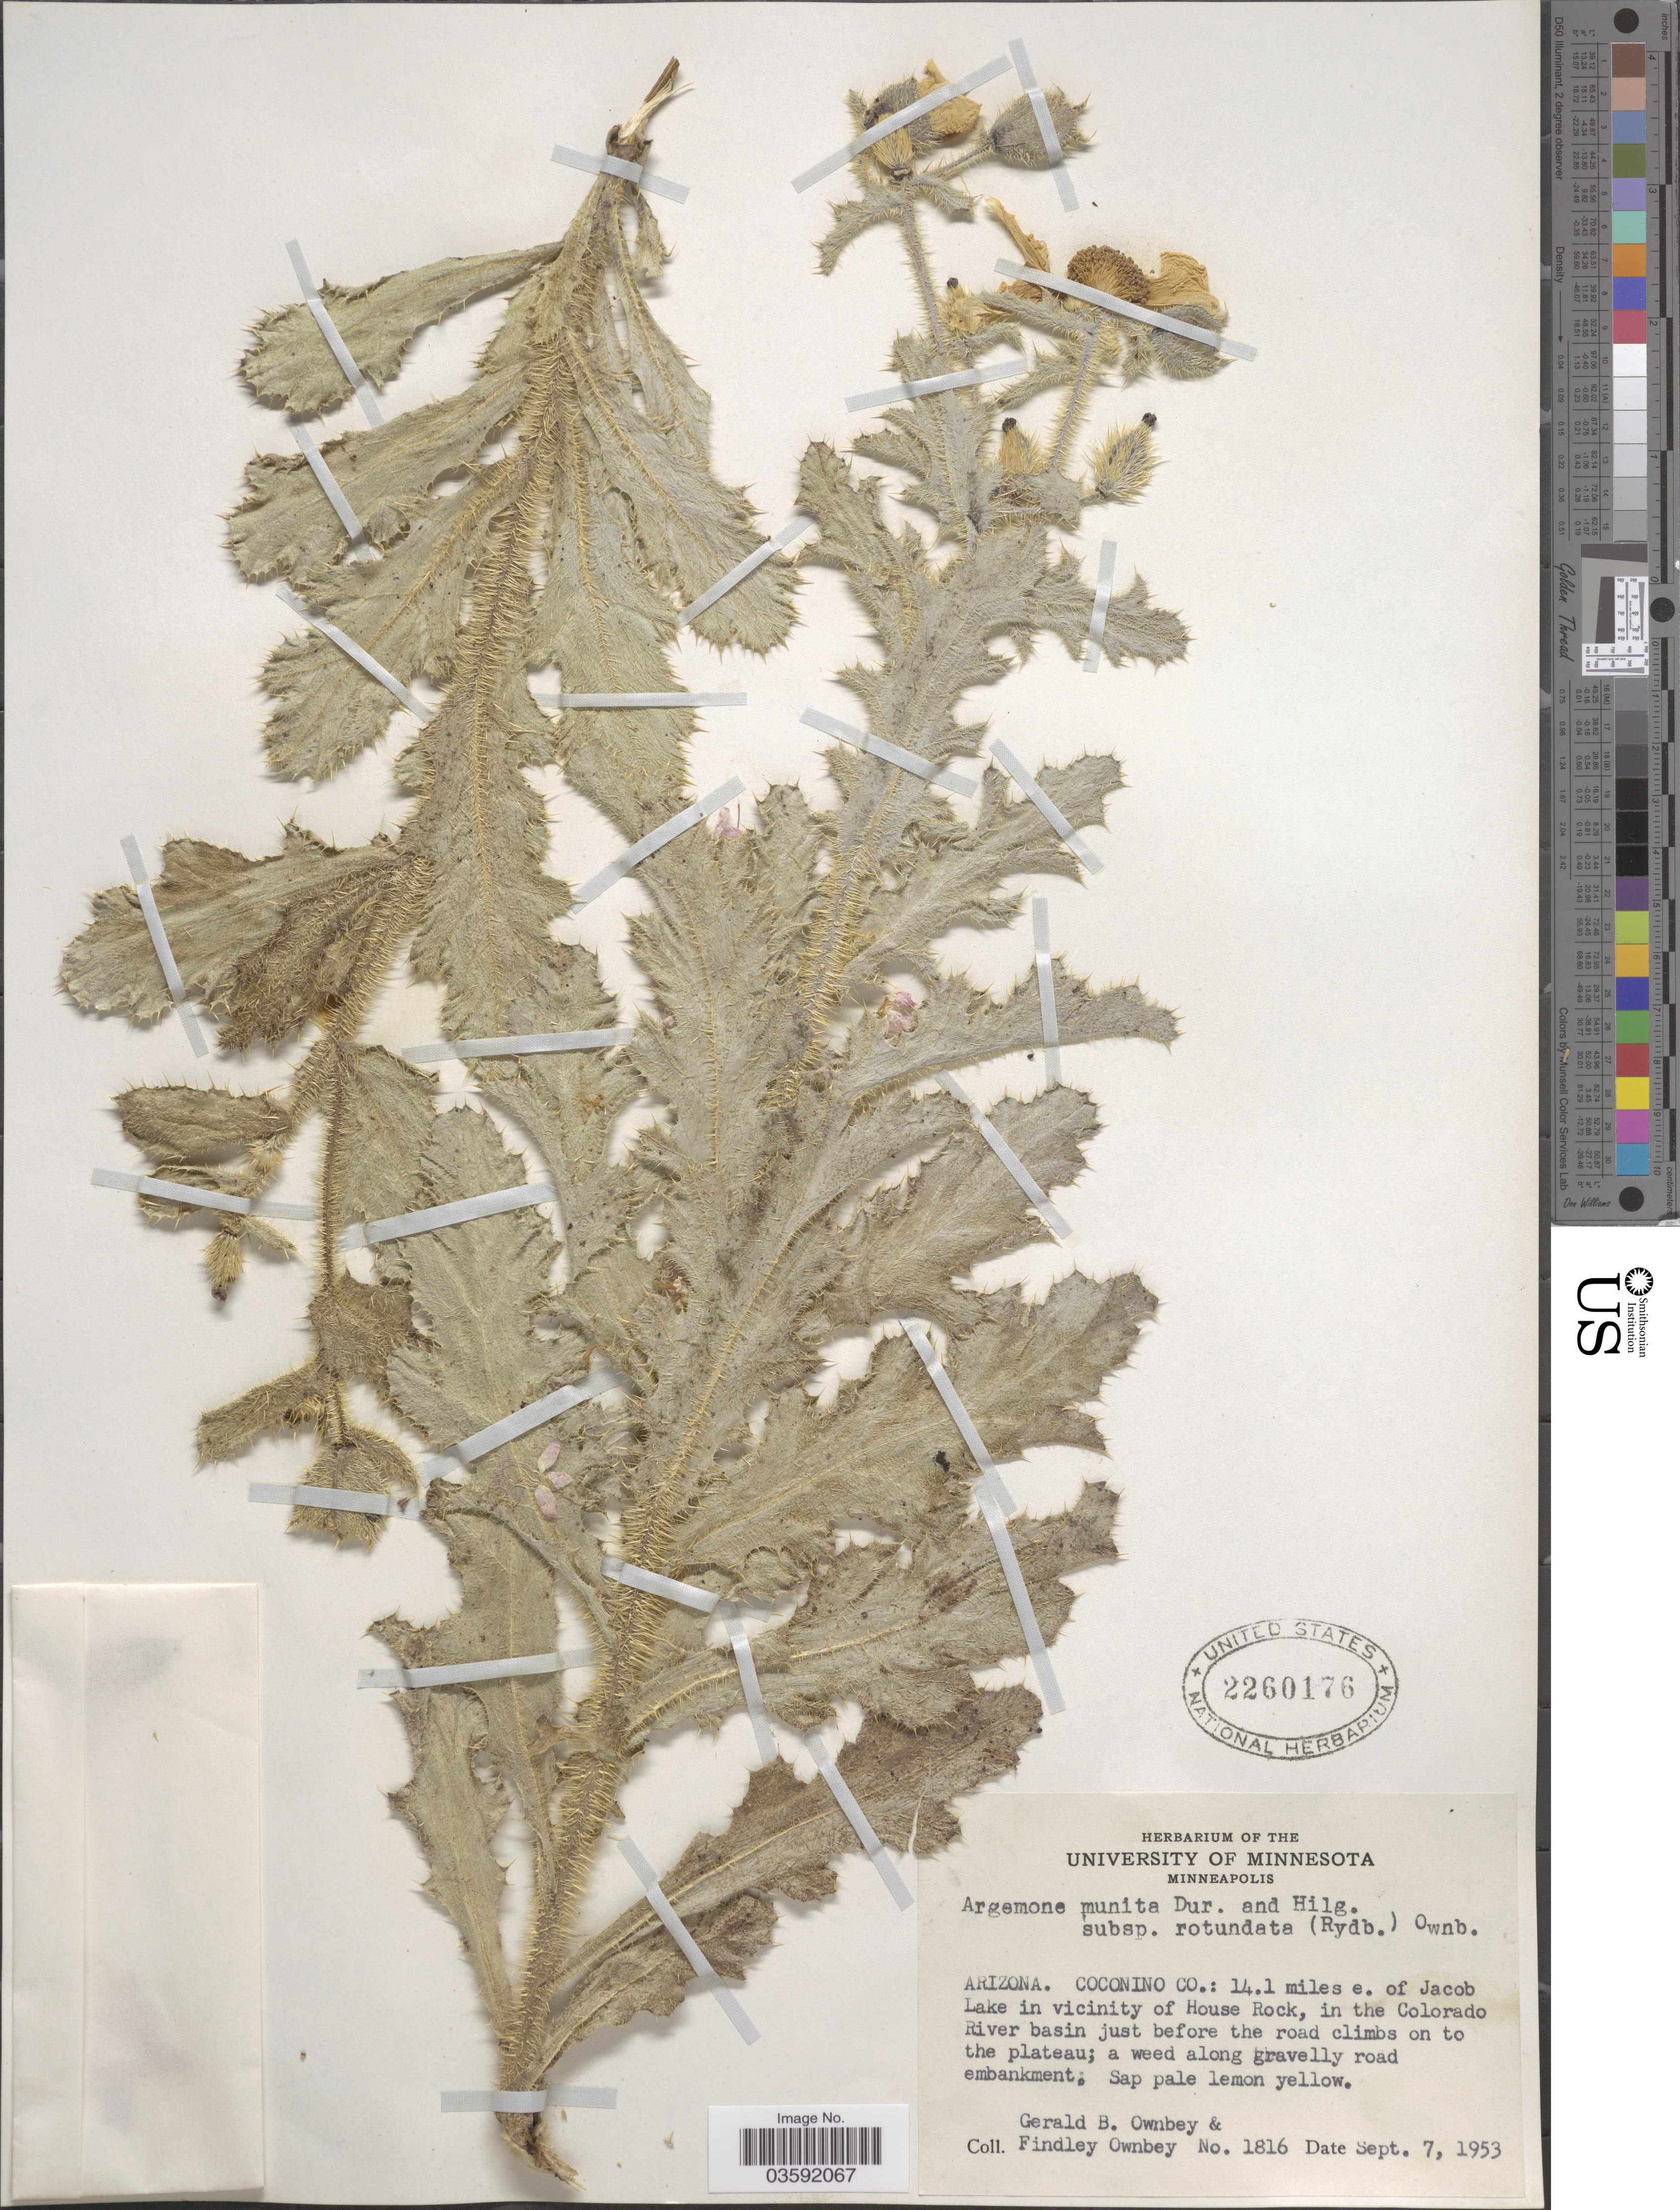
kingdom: Plantae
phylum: Tracheophyta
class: Magnoliopsida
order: Ranunculales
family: Papaveraceae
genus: Argemone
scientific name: Argemone munita subsp. rotundata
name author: (Rydb.) G.B. Ownbey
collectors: G. B. Ownbey & F. Ownbey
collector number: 1816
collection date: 1953-09-07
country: United States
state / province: Arizona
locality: Coconino Co.: 14.1 miles e. of Jacob Lake in vicinity of House Rock, in the Colorado River basin just before the road climbs on to the plateau.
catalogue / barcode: US 2260176